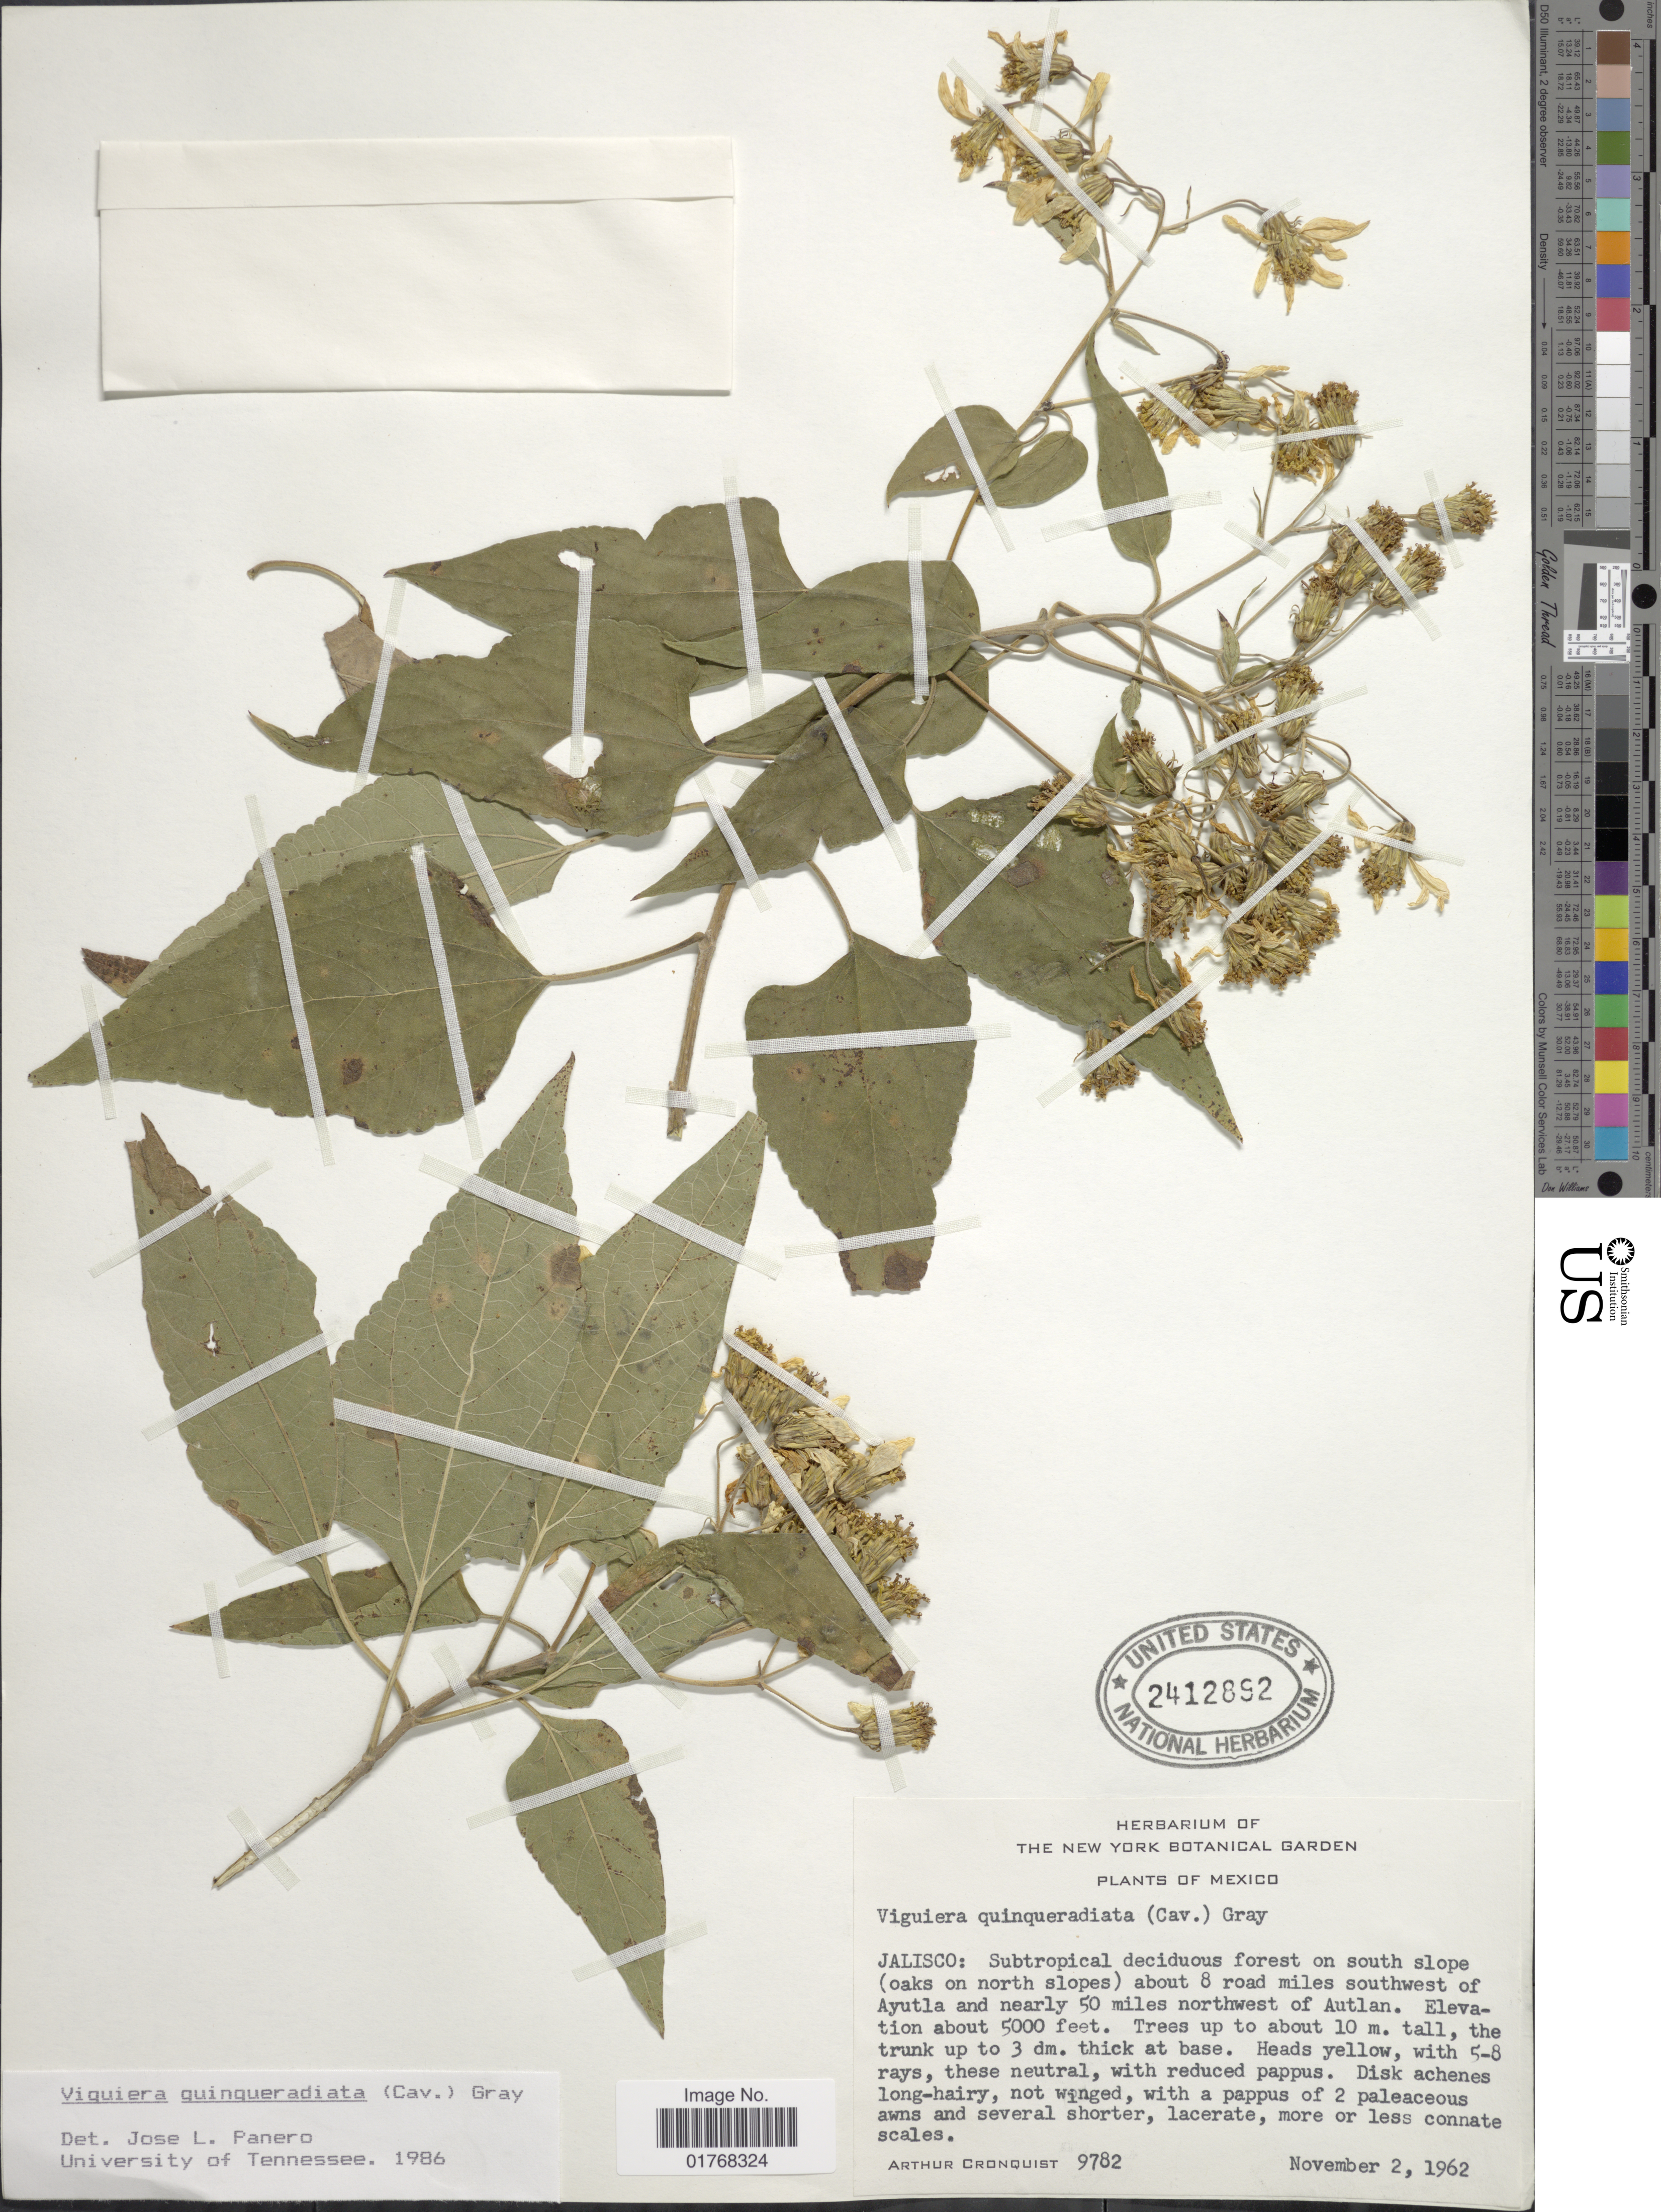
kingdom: Plantae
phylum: Tracheophyta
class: Magnoliopsida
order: Asterales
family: Asteraceae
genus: Viguiera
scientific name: Viguiera quinqueradiata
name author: (Cav.) A. Gray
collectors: A. J. Cronquist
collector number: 9782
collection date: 1962-11-02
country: Mexico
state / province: Jalisco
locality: Subtropical deciduous forest on south slope (oaks on north slopes) about 8 road miles southwest of Ayutla and nearly 50 miles northwest of Autlan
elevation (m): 1524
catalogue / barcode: US 2412892